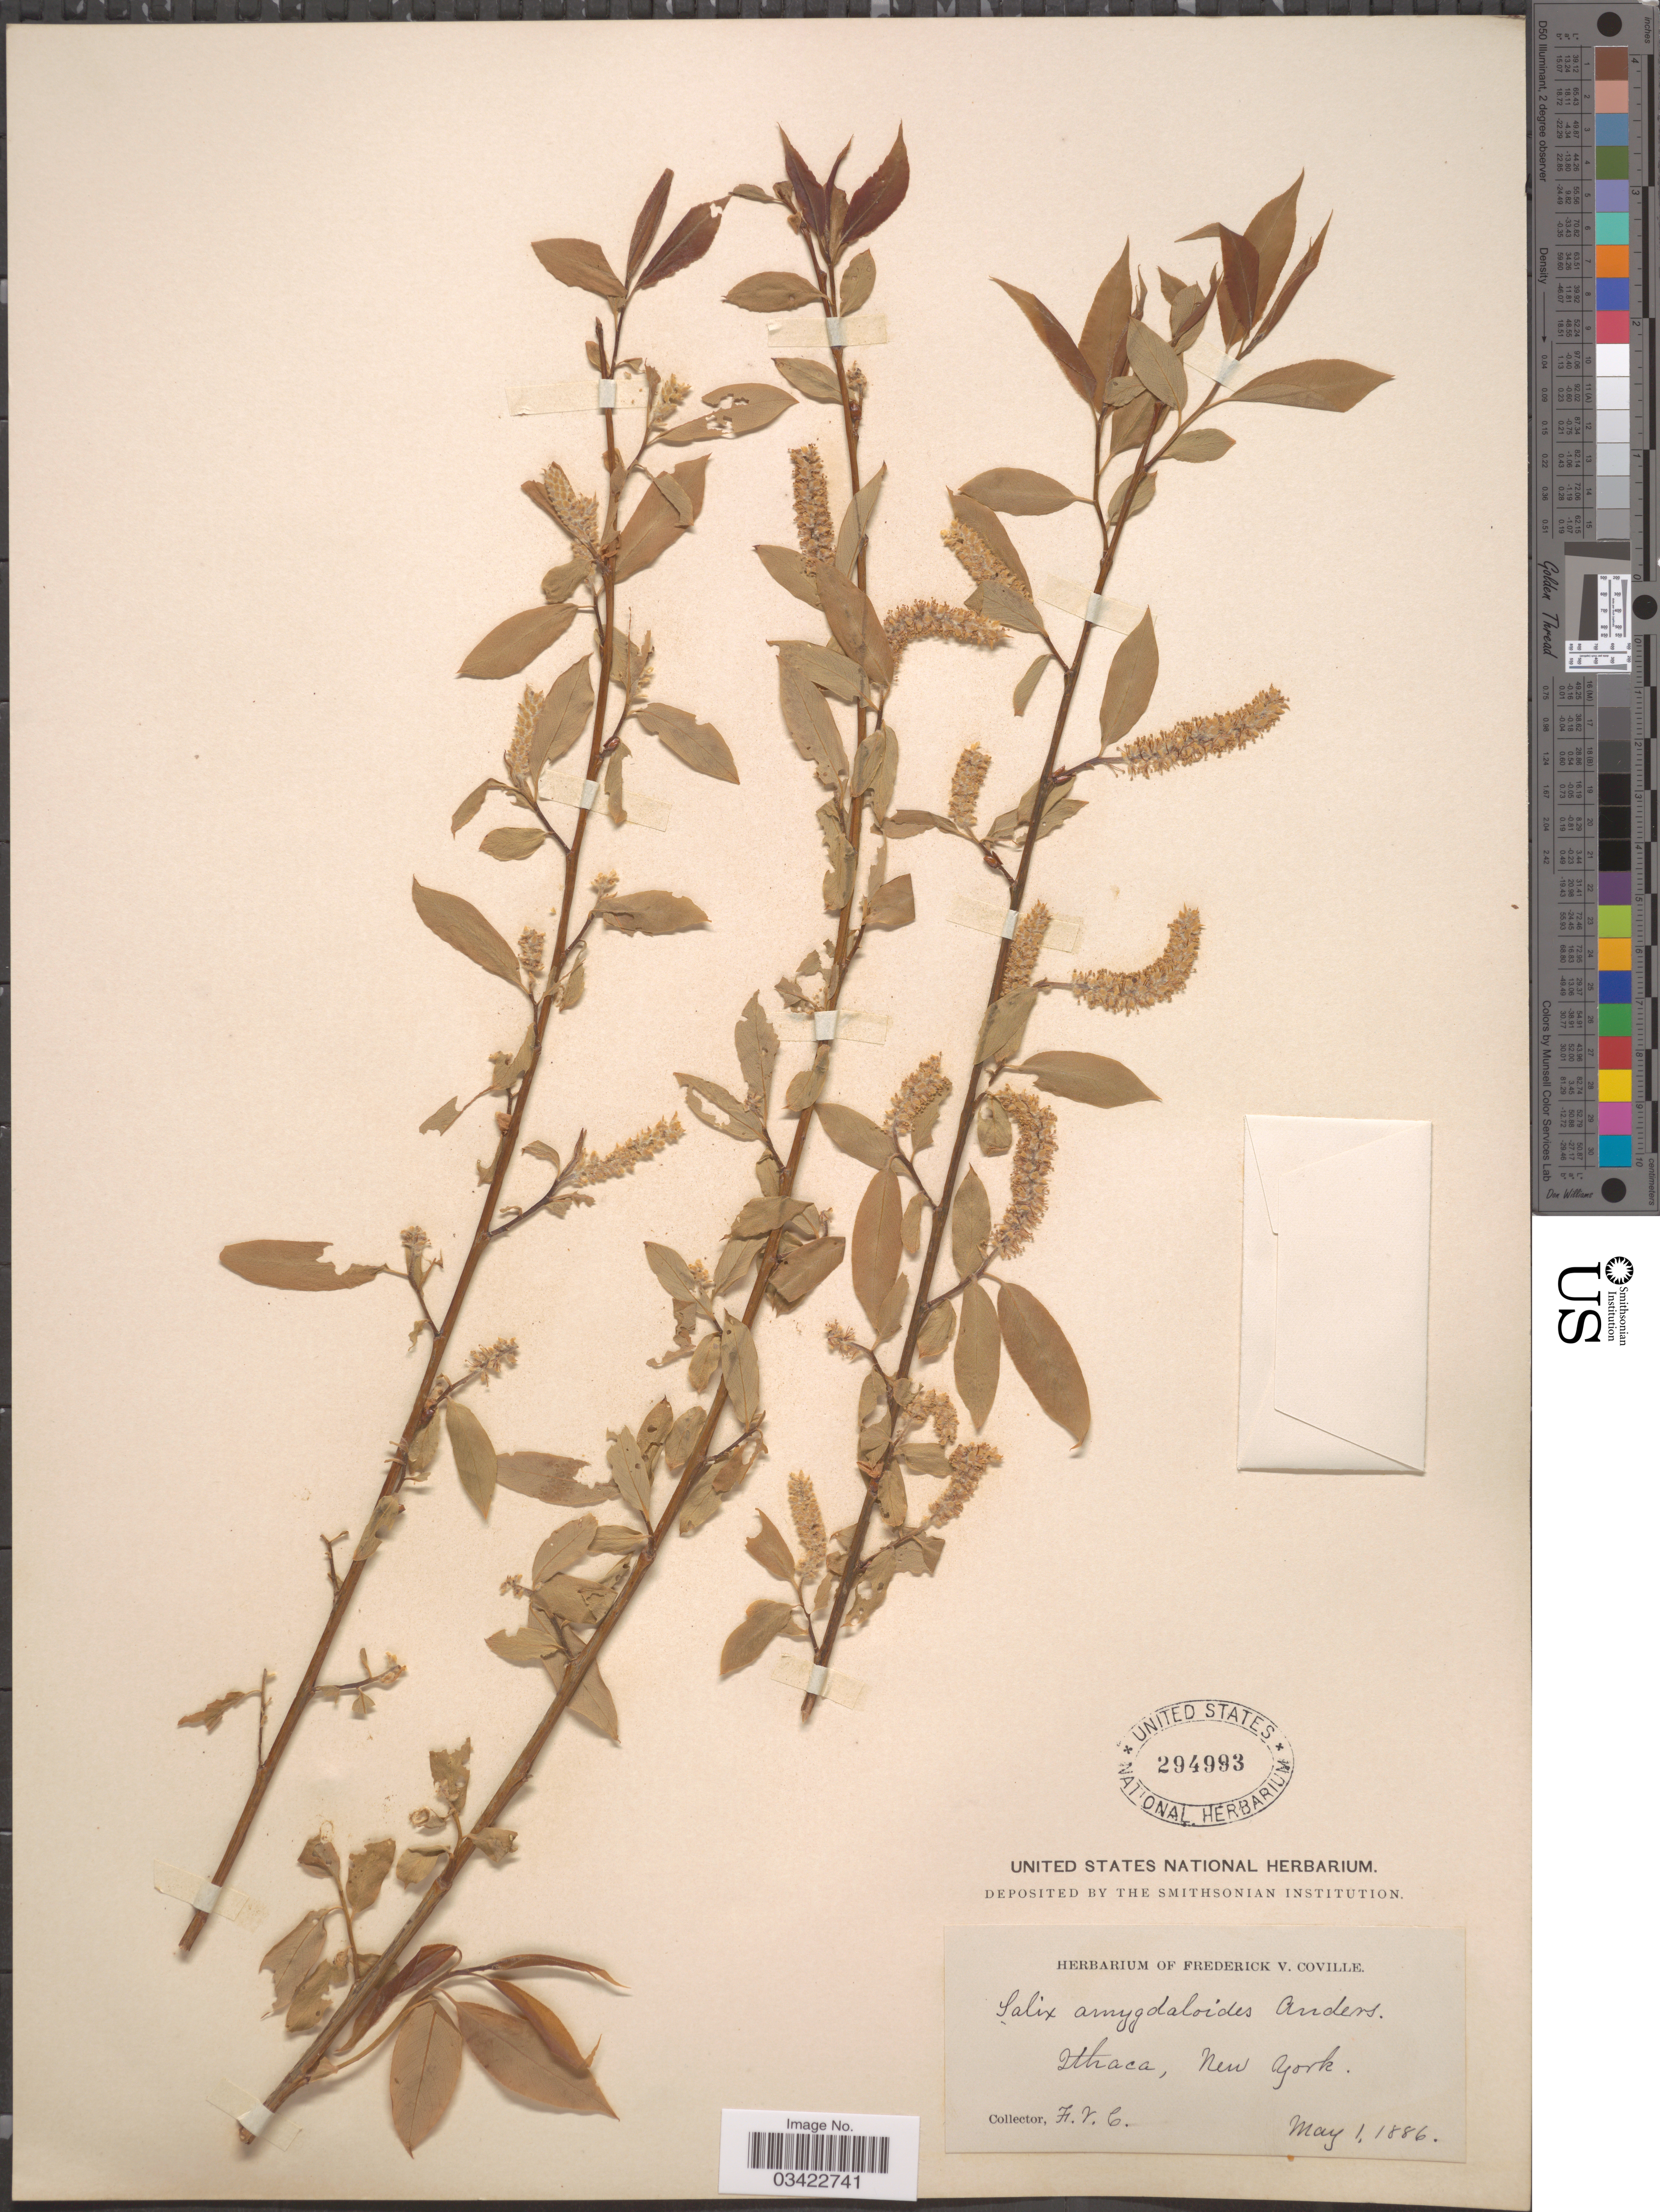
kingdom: Plantae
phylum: Tracheophyta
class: Magnoliopsida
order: Malpighiales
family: Salicaceae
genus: Salix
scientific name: Salix amygdaloides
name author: Andersson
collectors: F. V. Coville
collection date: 1886-05-01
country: United States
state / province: New York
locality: Ithaca.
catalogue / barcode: US 294993